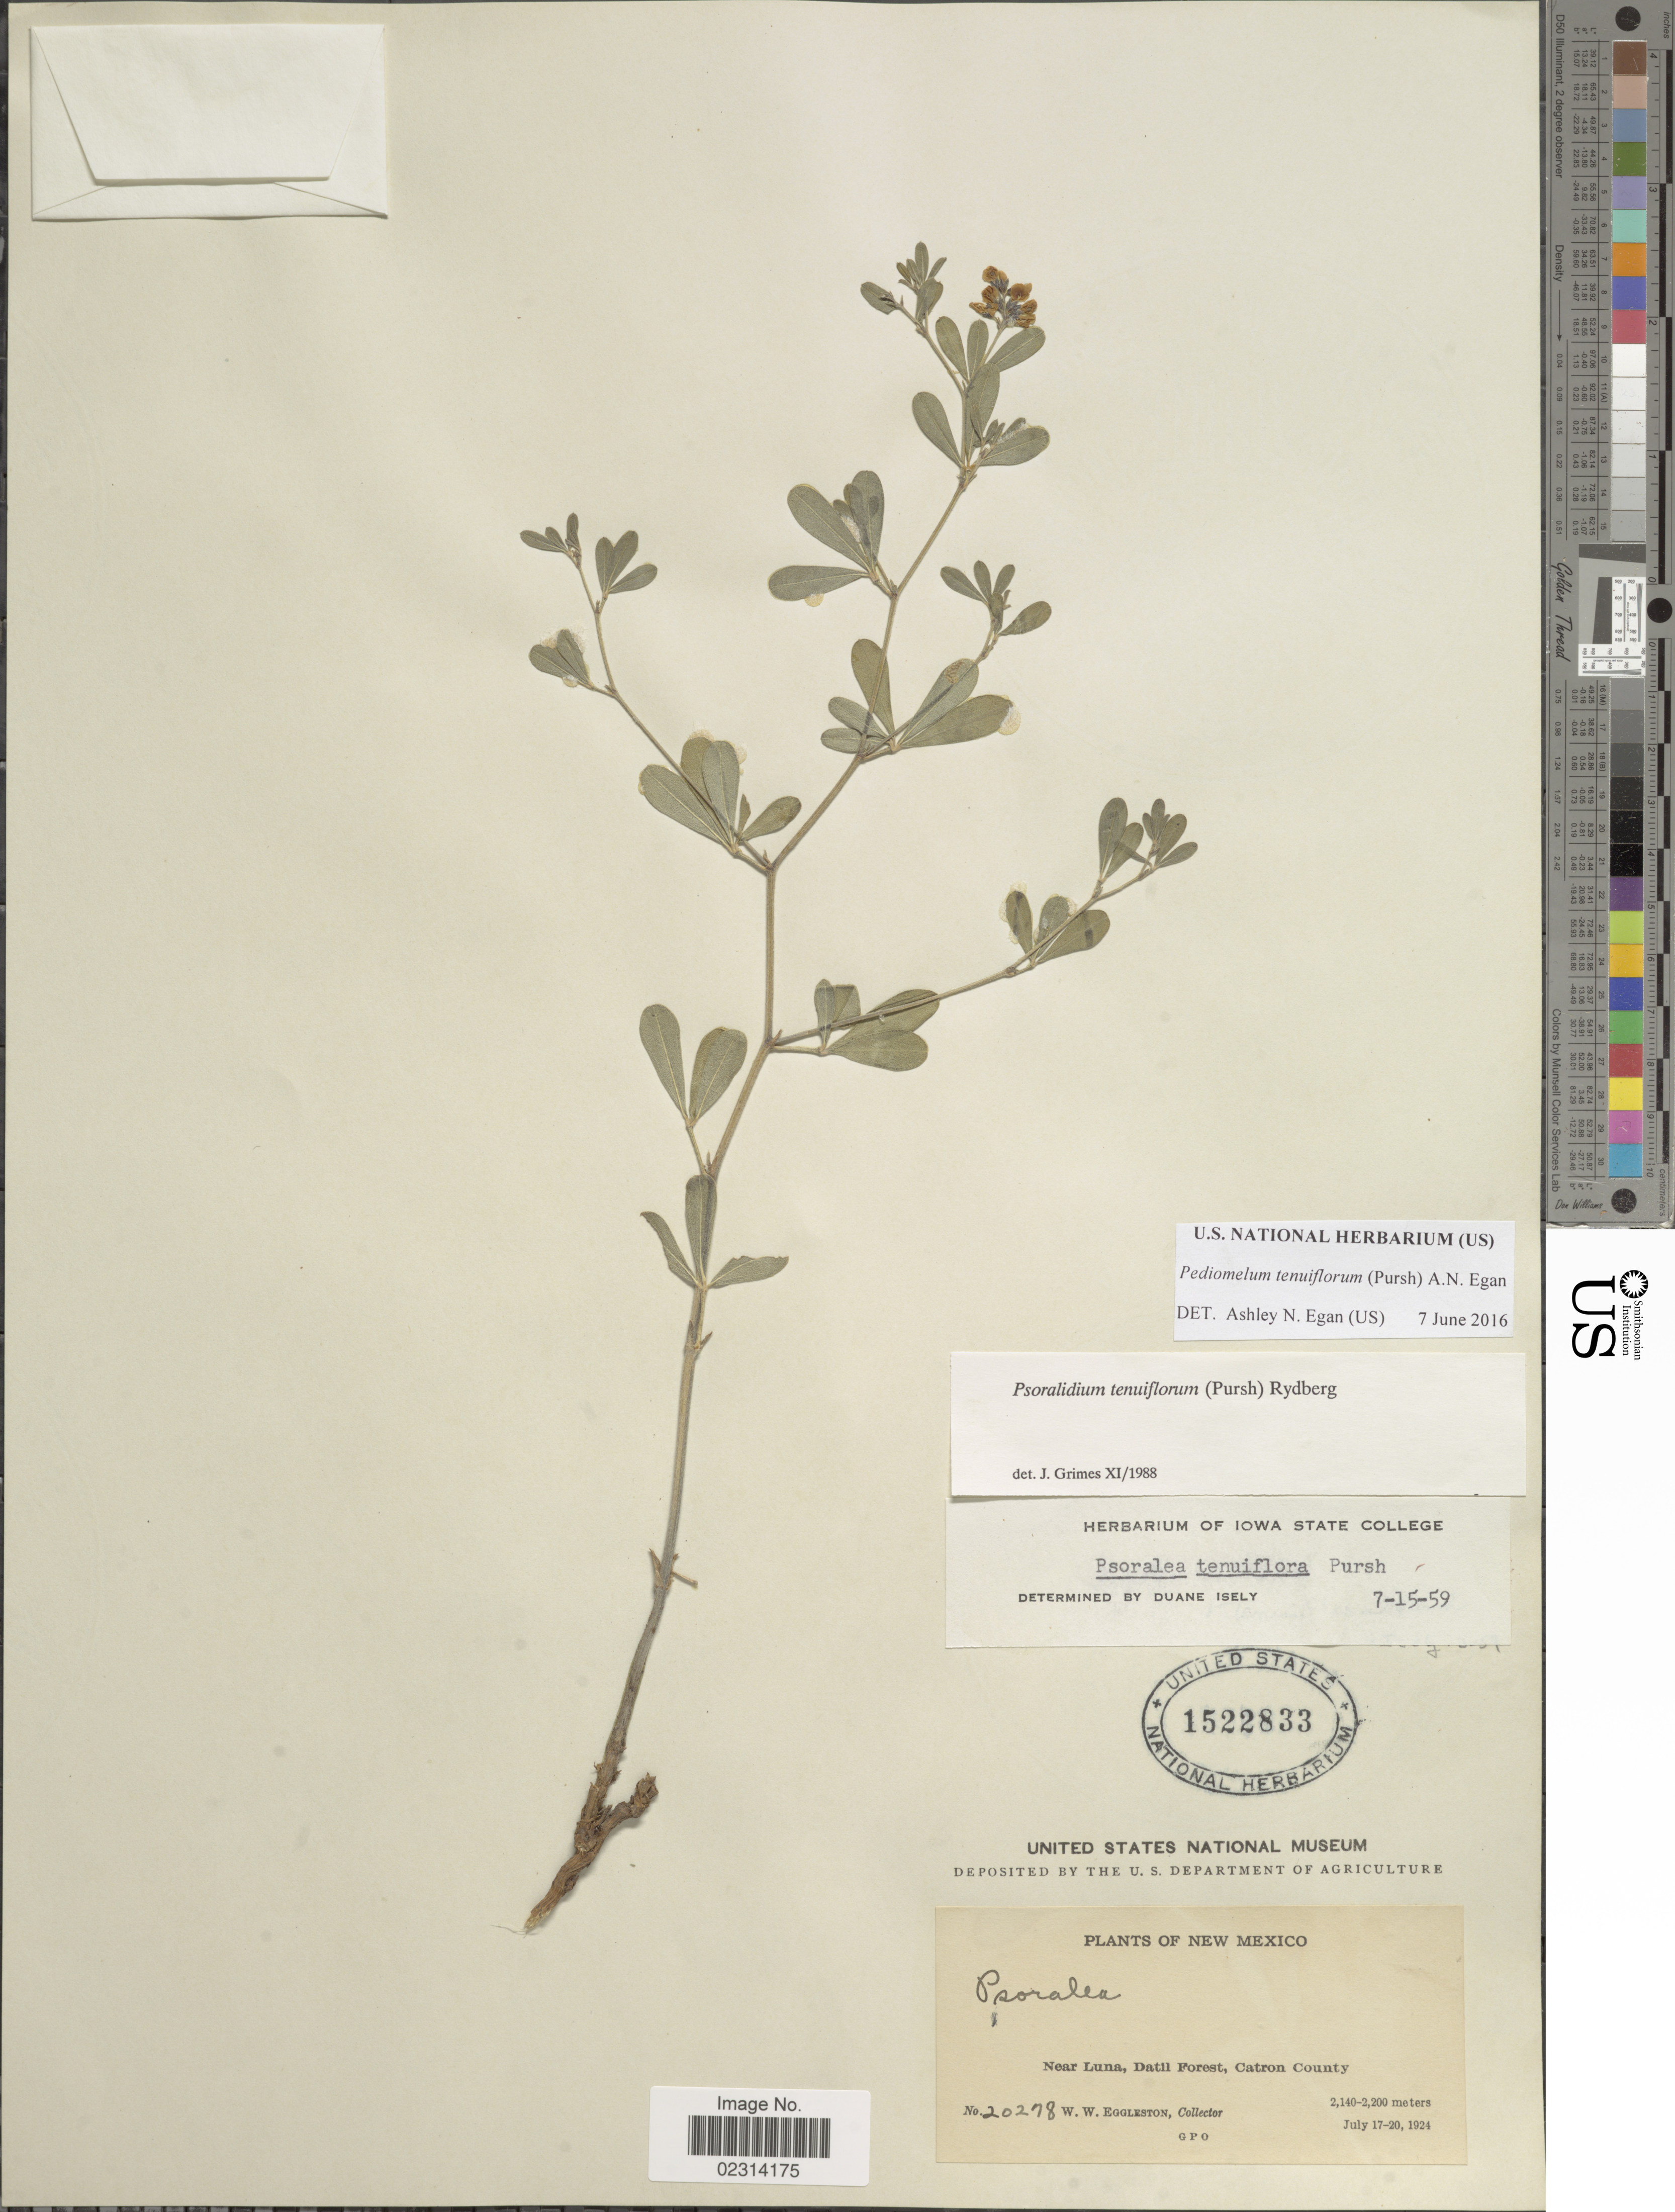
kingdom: Plantae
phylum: Tracheophyta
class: Magnoliopsida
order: Fabales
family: Fabaceae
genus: Psoralidium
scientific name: Psoralidium tenuiflorum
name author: (Pursh) Rydb.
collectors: W. W. Eggleston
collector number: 2027/8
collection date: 1924-07-17/1924-07-20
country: United States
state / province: New Mexico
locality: Near Luna, Datil Forest, Catron County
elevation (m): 2140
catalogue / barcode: US 1522833